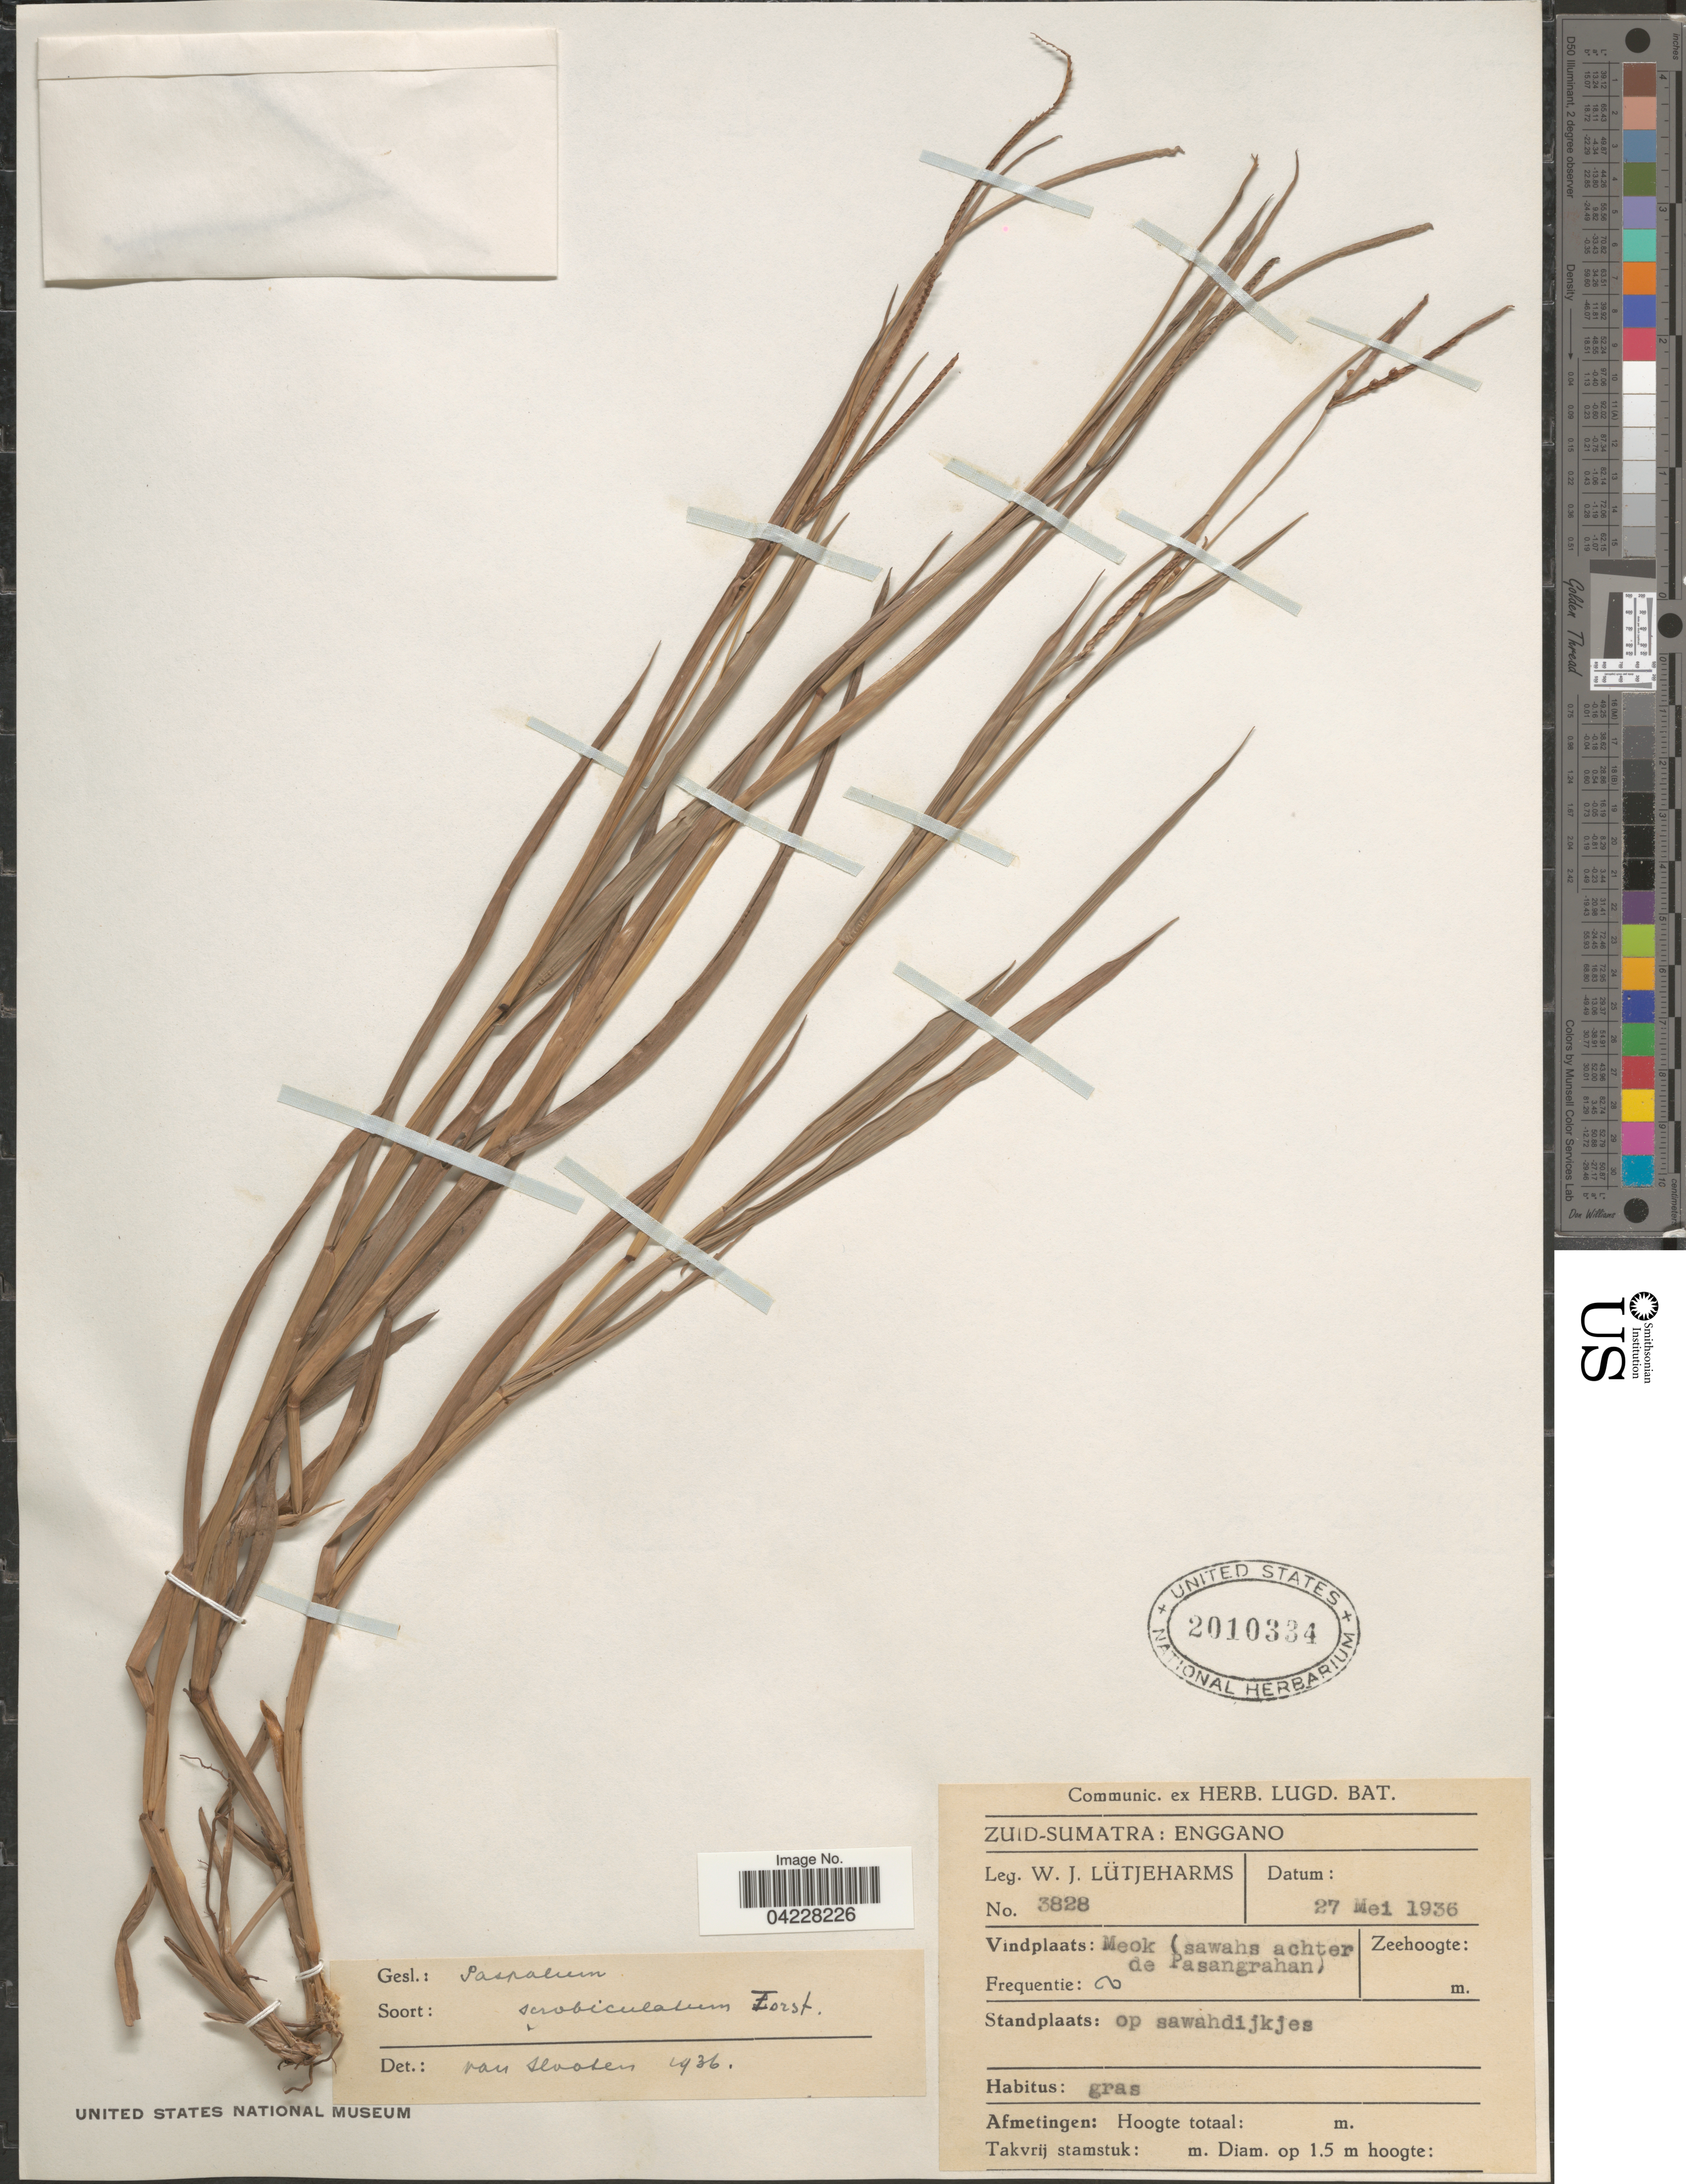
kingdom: Plantae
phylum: Tracheophyta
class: Liliopsida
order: Poales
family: Poaceae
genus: Paspalum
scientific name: Paspalum scrobiculatum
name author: L.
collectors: W. Lütjeharms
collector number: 3828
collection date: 1936-05-27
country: Indonesia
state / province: Sumatra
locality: Zuid-Sumatra: Enggano. Meok (sawahs achter de Pasangrahan).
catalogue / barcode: US 2010334